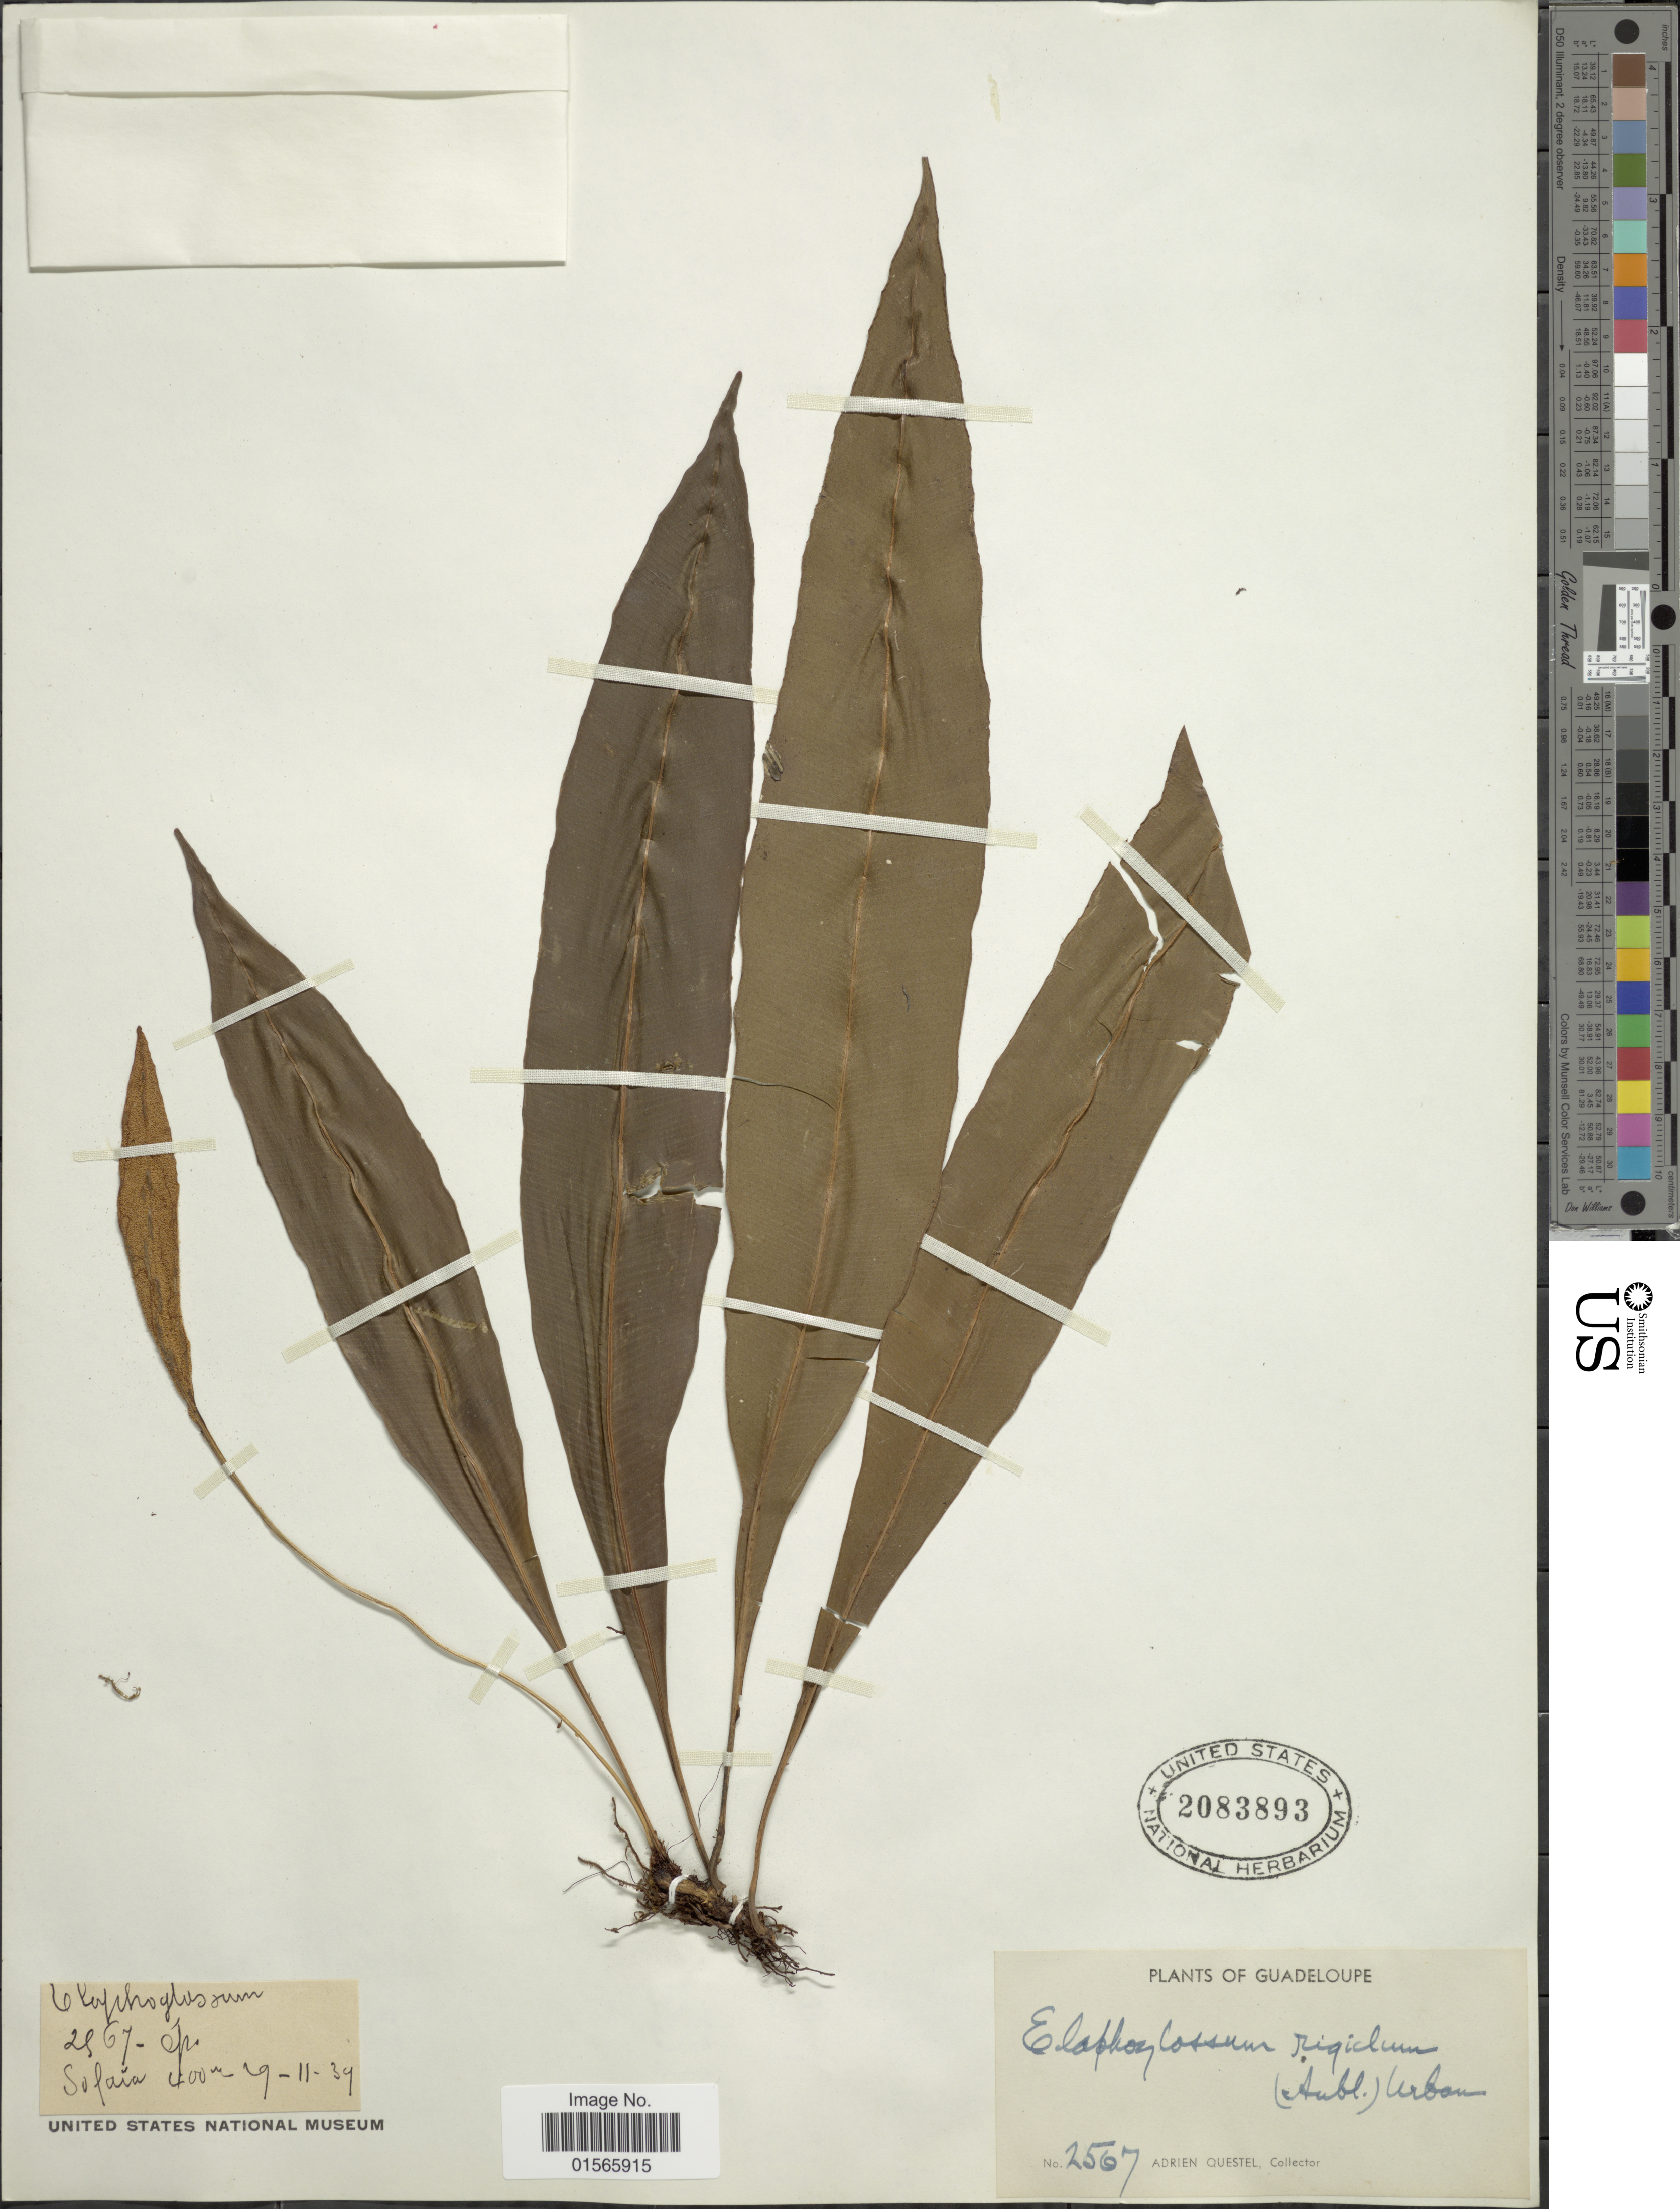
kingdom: Plantae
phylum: Tracheophyta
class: Polypodiopsida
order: Polypodiales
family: Dryopteridaceae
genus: Elaphoglossum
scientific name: Elaphoglossum rigidum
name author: (Aubl.) Urb.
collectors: A. Questel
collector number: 2567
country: Guadeloupe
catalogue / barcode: US 2083893